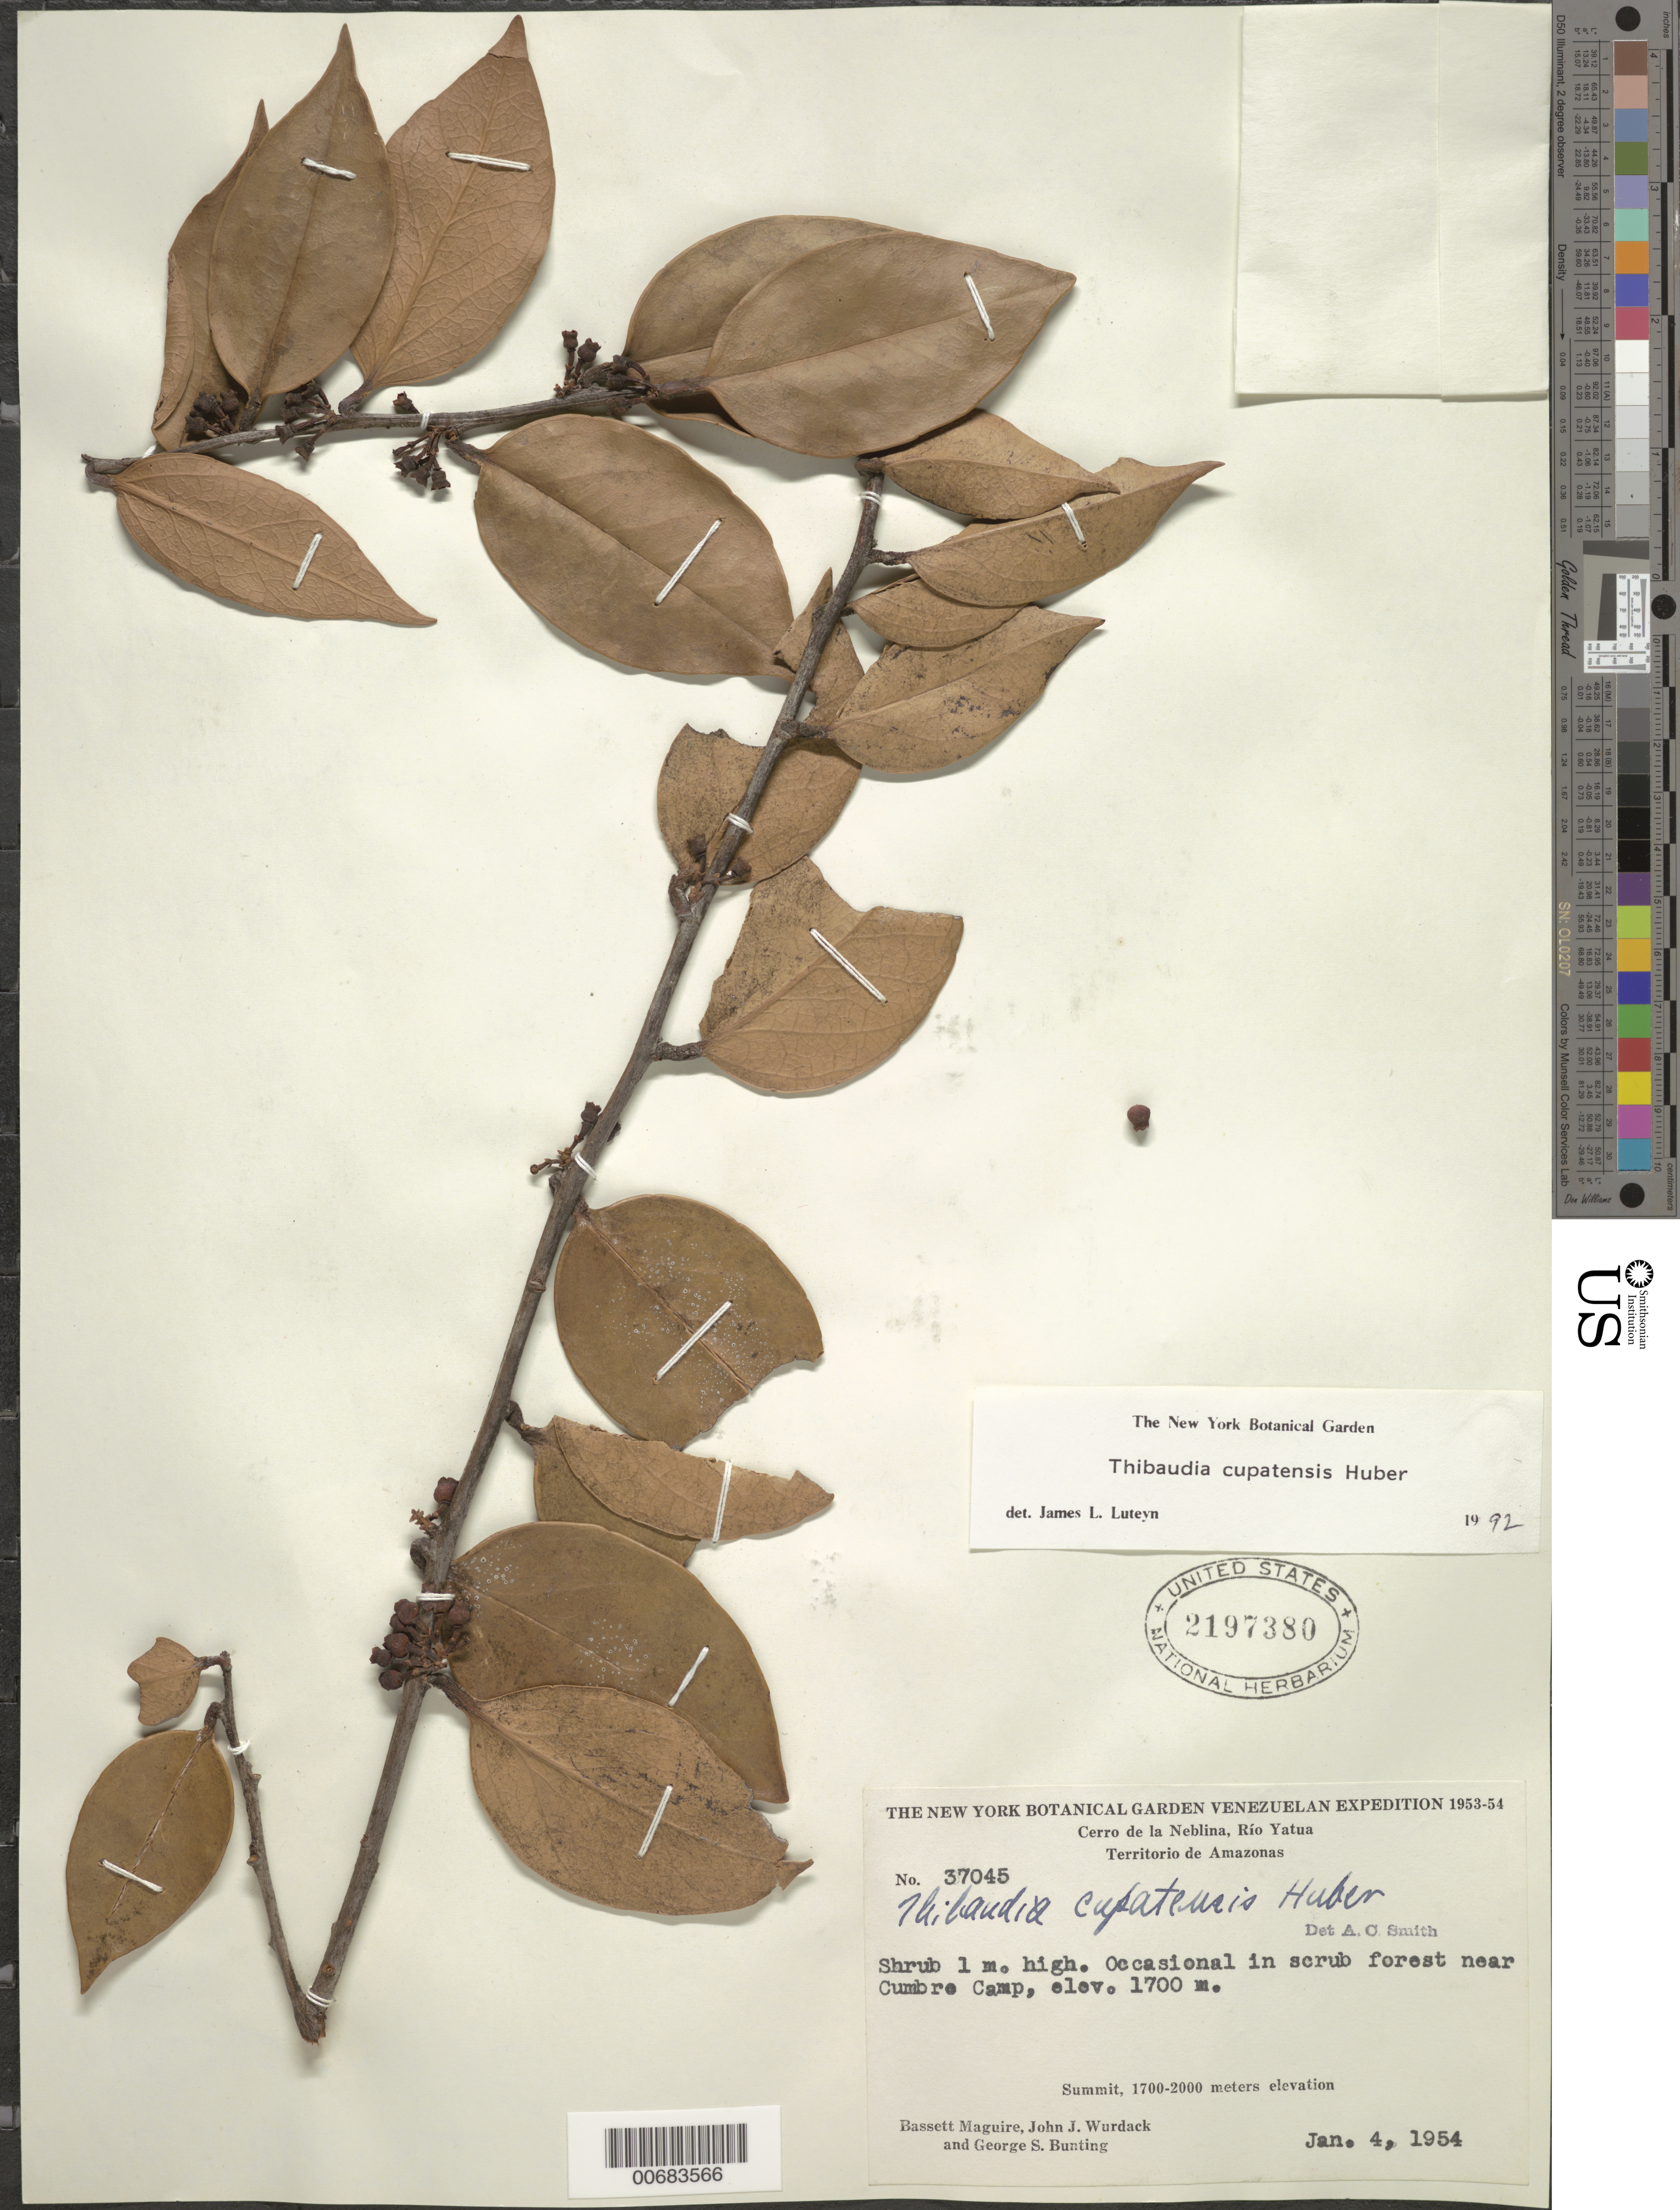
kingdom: Plantae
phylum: Tracheophyta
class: Magnoliopsida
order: Ericales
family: Ericaceae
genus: Thibaudia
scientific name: Thibaudia cupatensis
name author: Huber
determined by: Luteyn, J. L.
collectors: B. Maguire, J. J. Wurdack & G. S. Bunting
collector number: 37045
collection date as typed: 4-Jan-54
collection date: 1954-01-04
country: Venezuela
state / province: Amazonas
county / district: Río Negro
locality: Cerro de la Neblina, Río Yatua, near Cumbre Camp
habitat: Scrub forest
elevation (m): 1700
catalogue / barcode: US 2197380